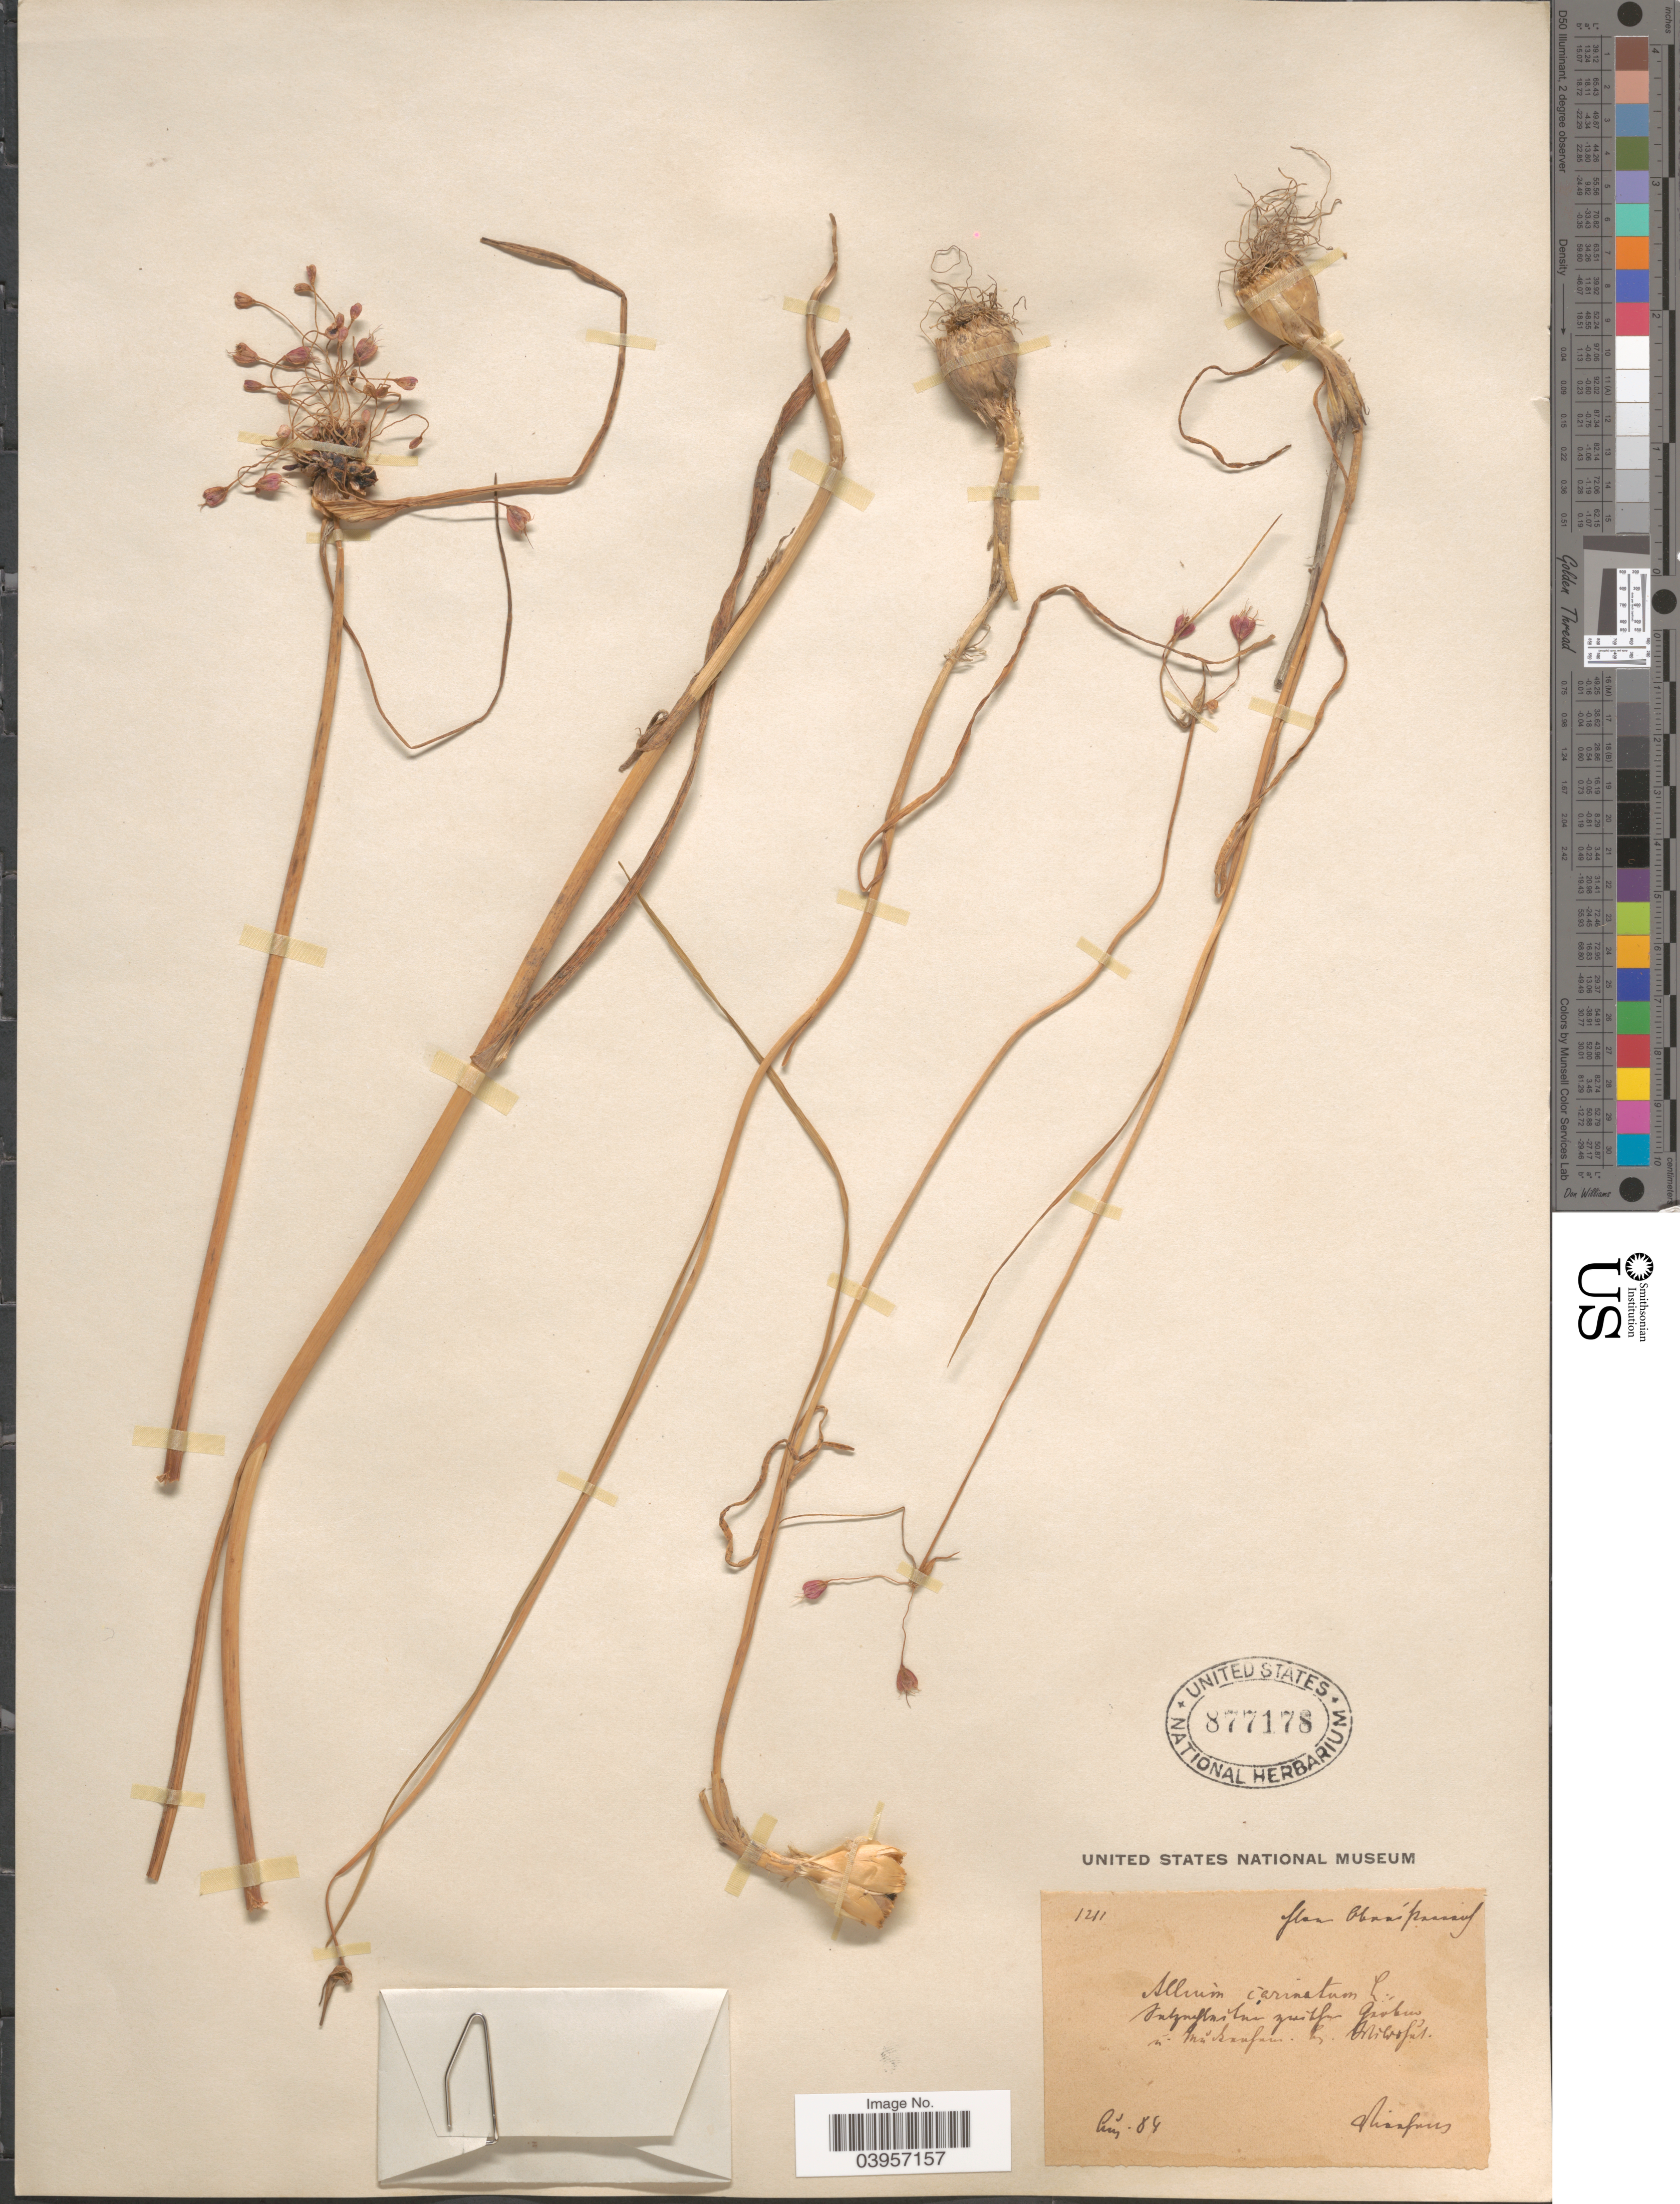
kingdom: Plantae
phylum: Tracheophyta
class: Liliopsida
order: Asparagales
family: Amaryllidaceae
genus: Allium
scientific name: Allium carinatum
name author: L.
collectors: Vierhapper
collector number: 1211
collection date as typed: Transcribed d/m/y: /8/84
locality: Gróben in Mŭbrufam bei Nilvifŭs. [interpreted]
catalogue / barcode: US 877178